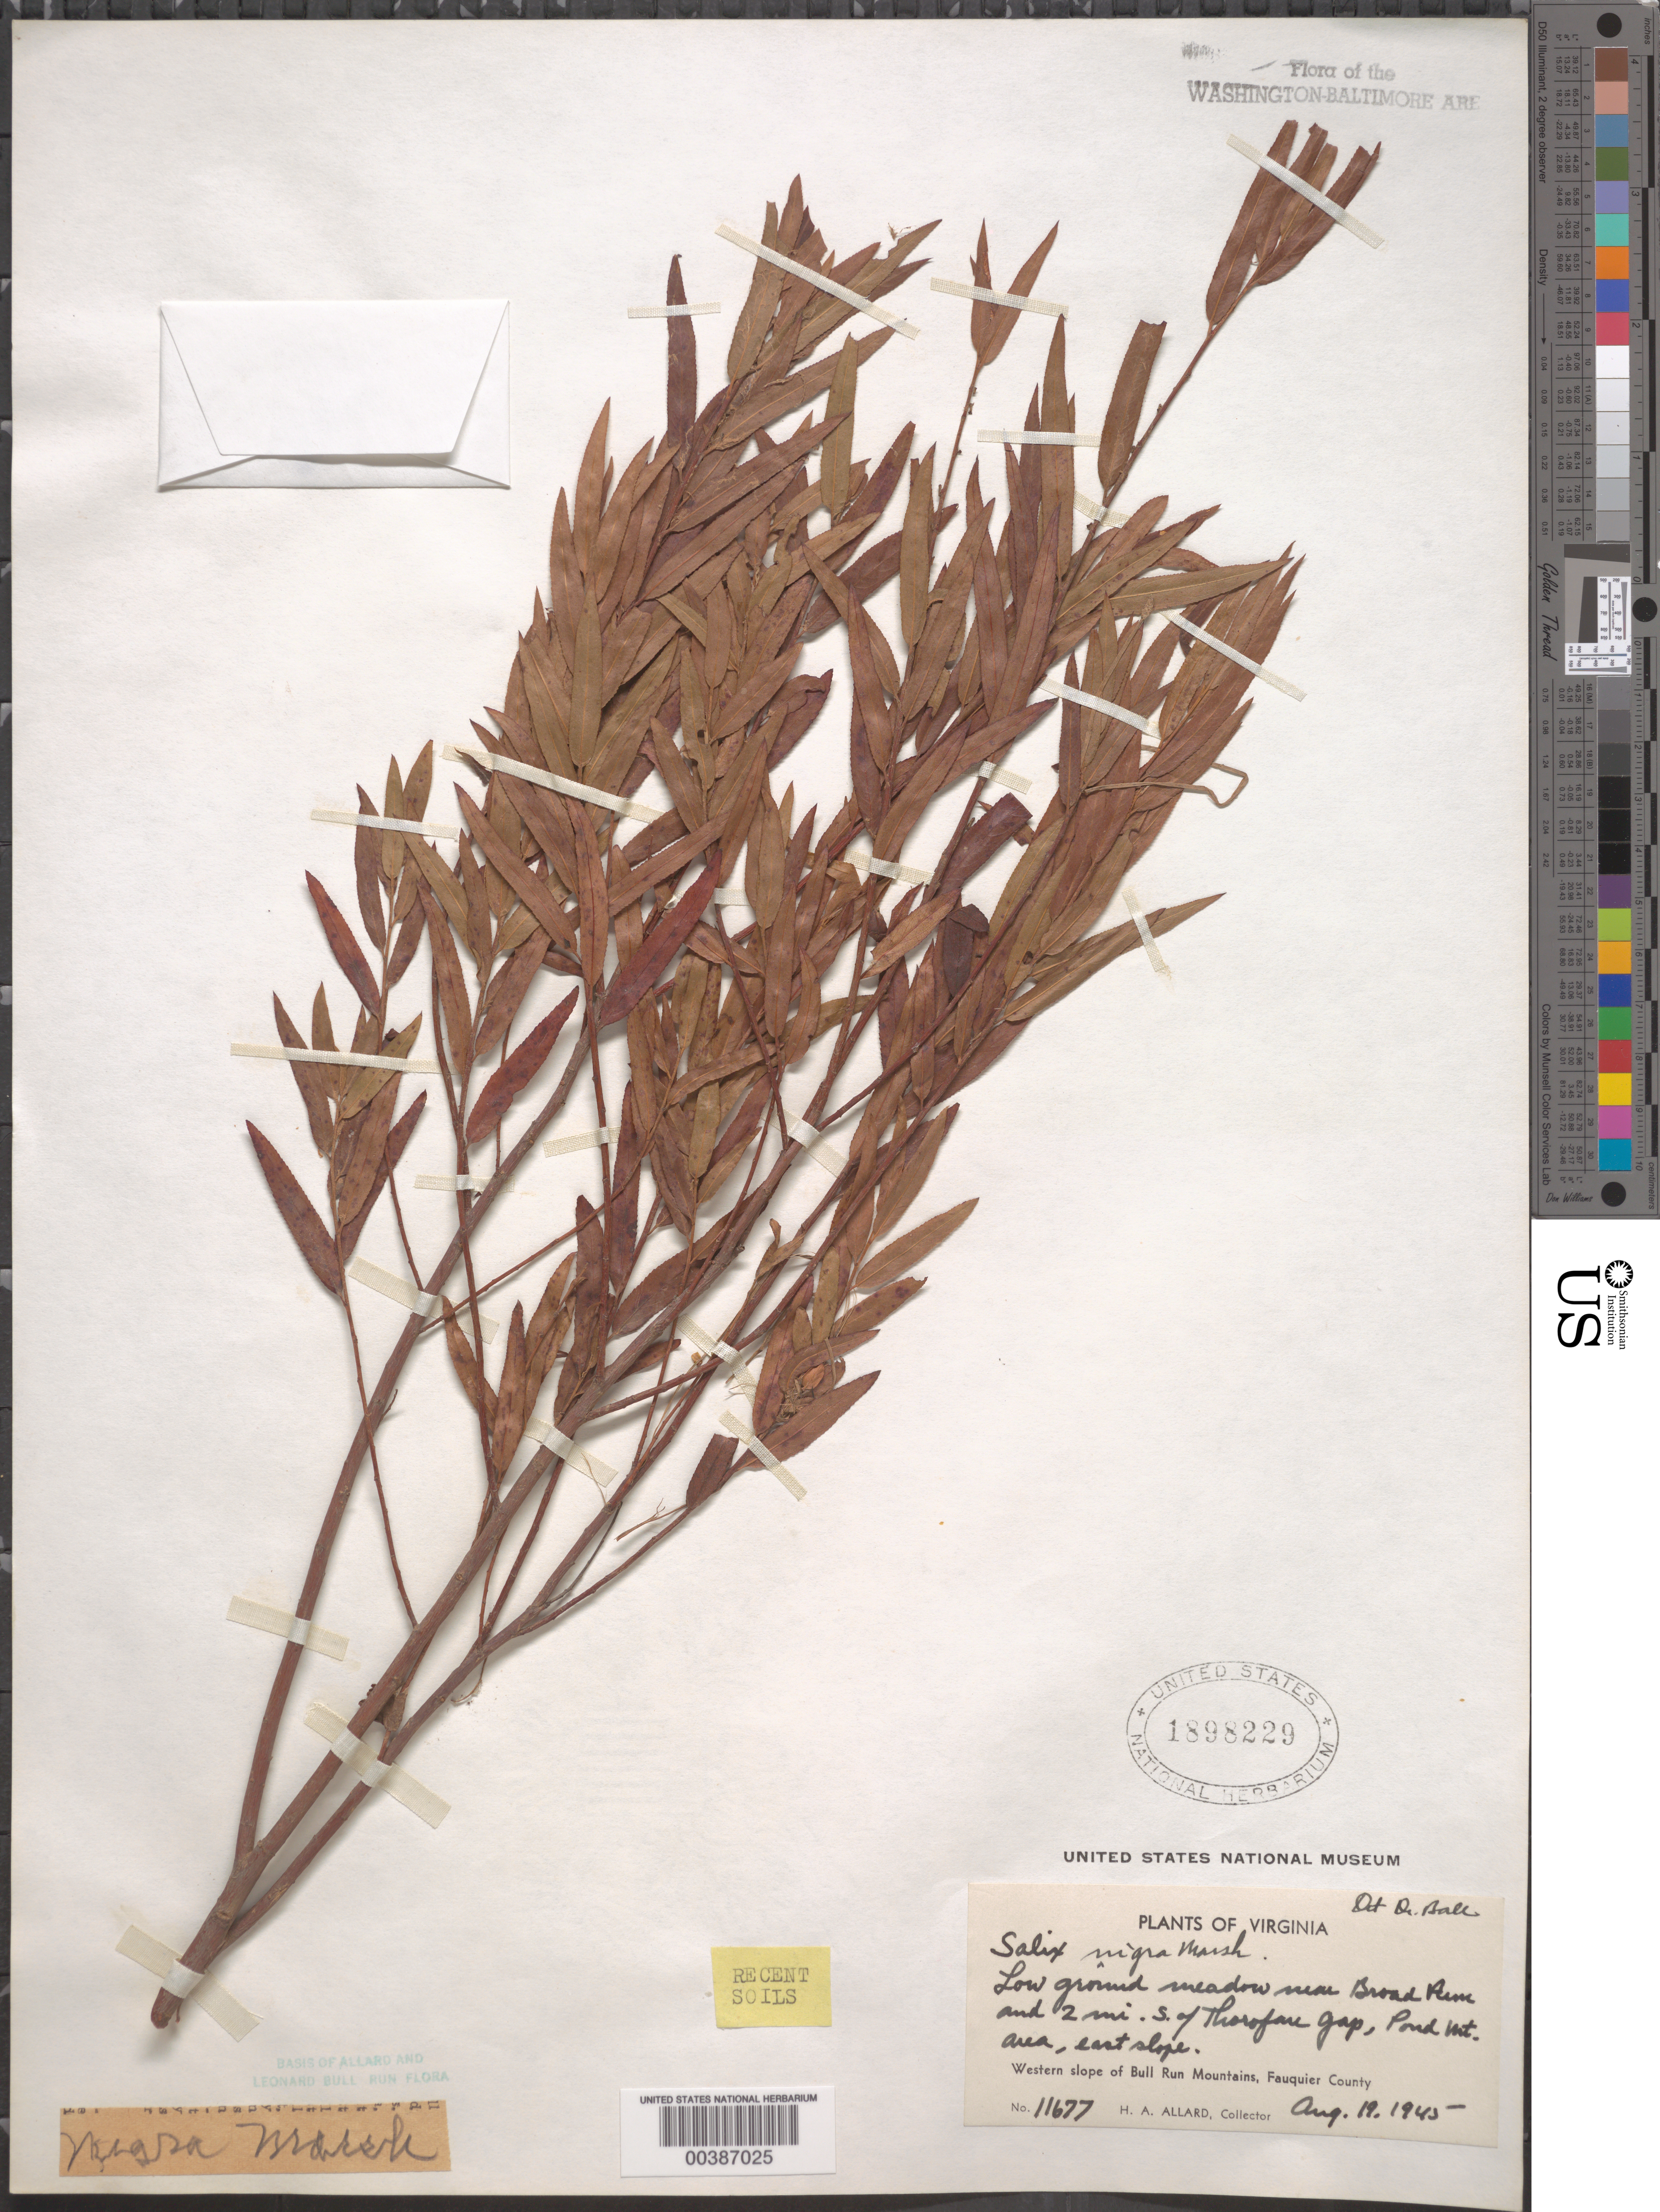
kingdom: Plantae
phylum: Tracheophyta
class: Magnoliopsida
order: Malpighiales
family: Salicaceae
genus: Salix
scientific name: Salix nigra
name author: Marshall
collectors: H. A. Allard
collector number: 11677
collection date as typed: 19 Aug 1945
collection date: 1945-08-19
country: United States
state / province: Virginia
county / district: Fauquier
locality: Broad Run vicinity, south of Thorofare Gap, Pond Mountain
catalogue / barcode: US 1898229